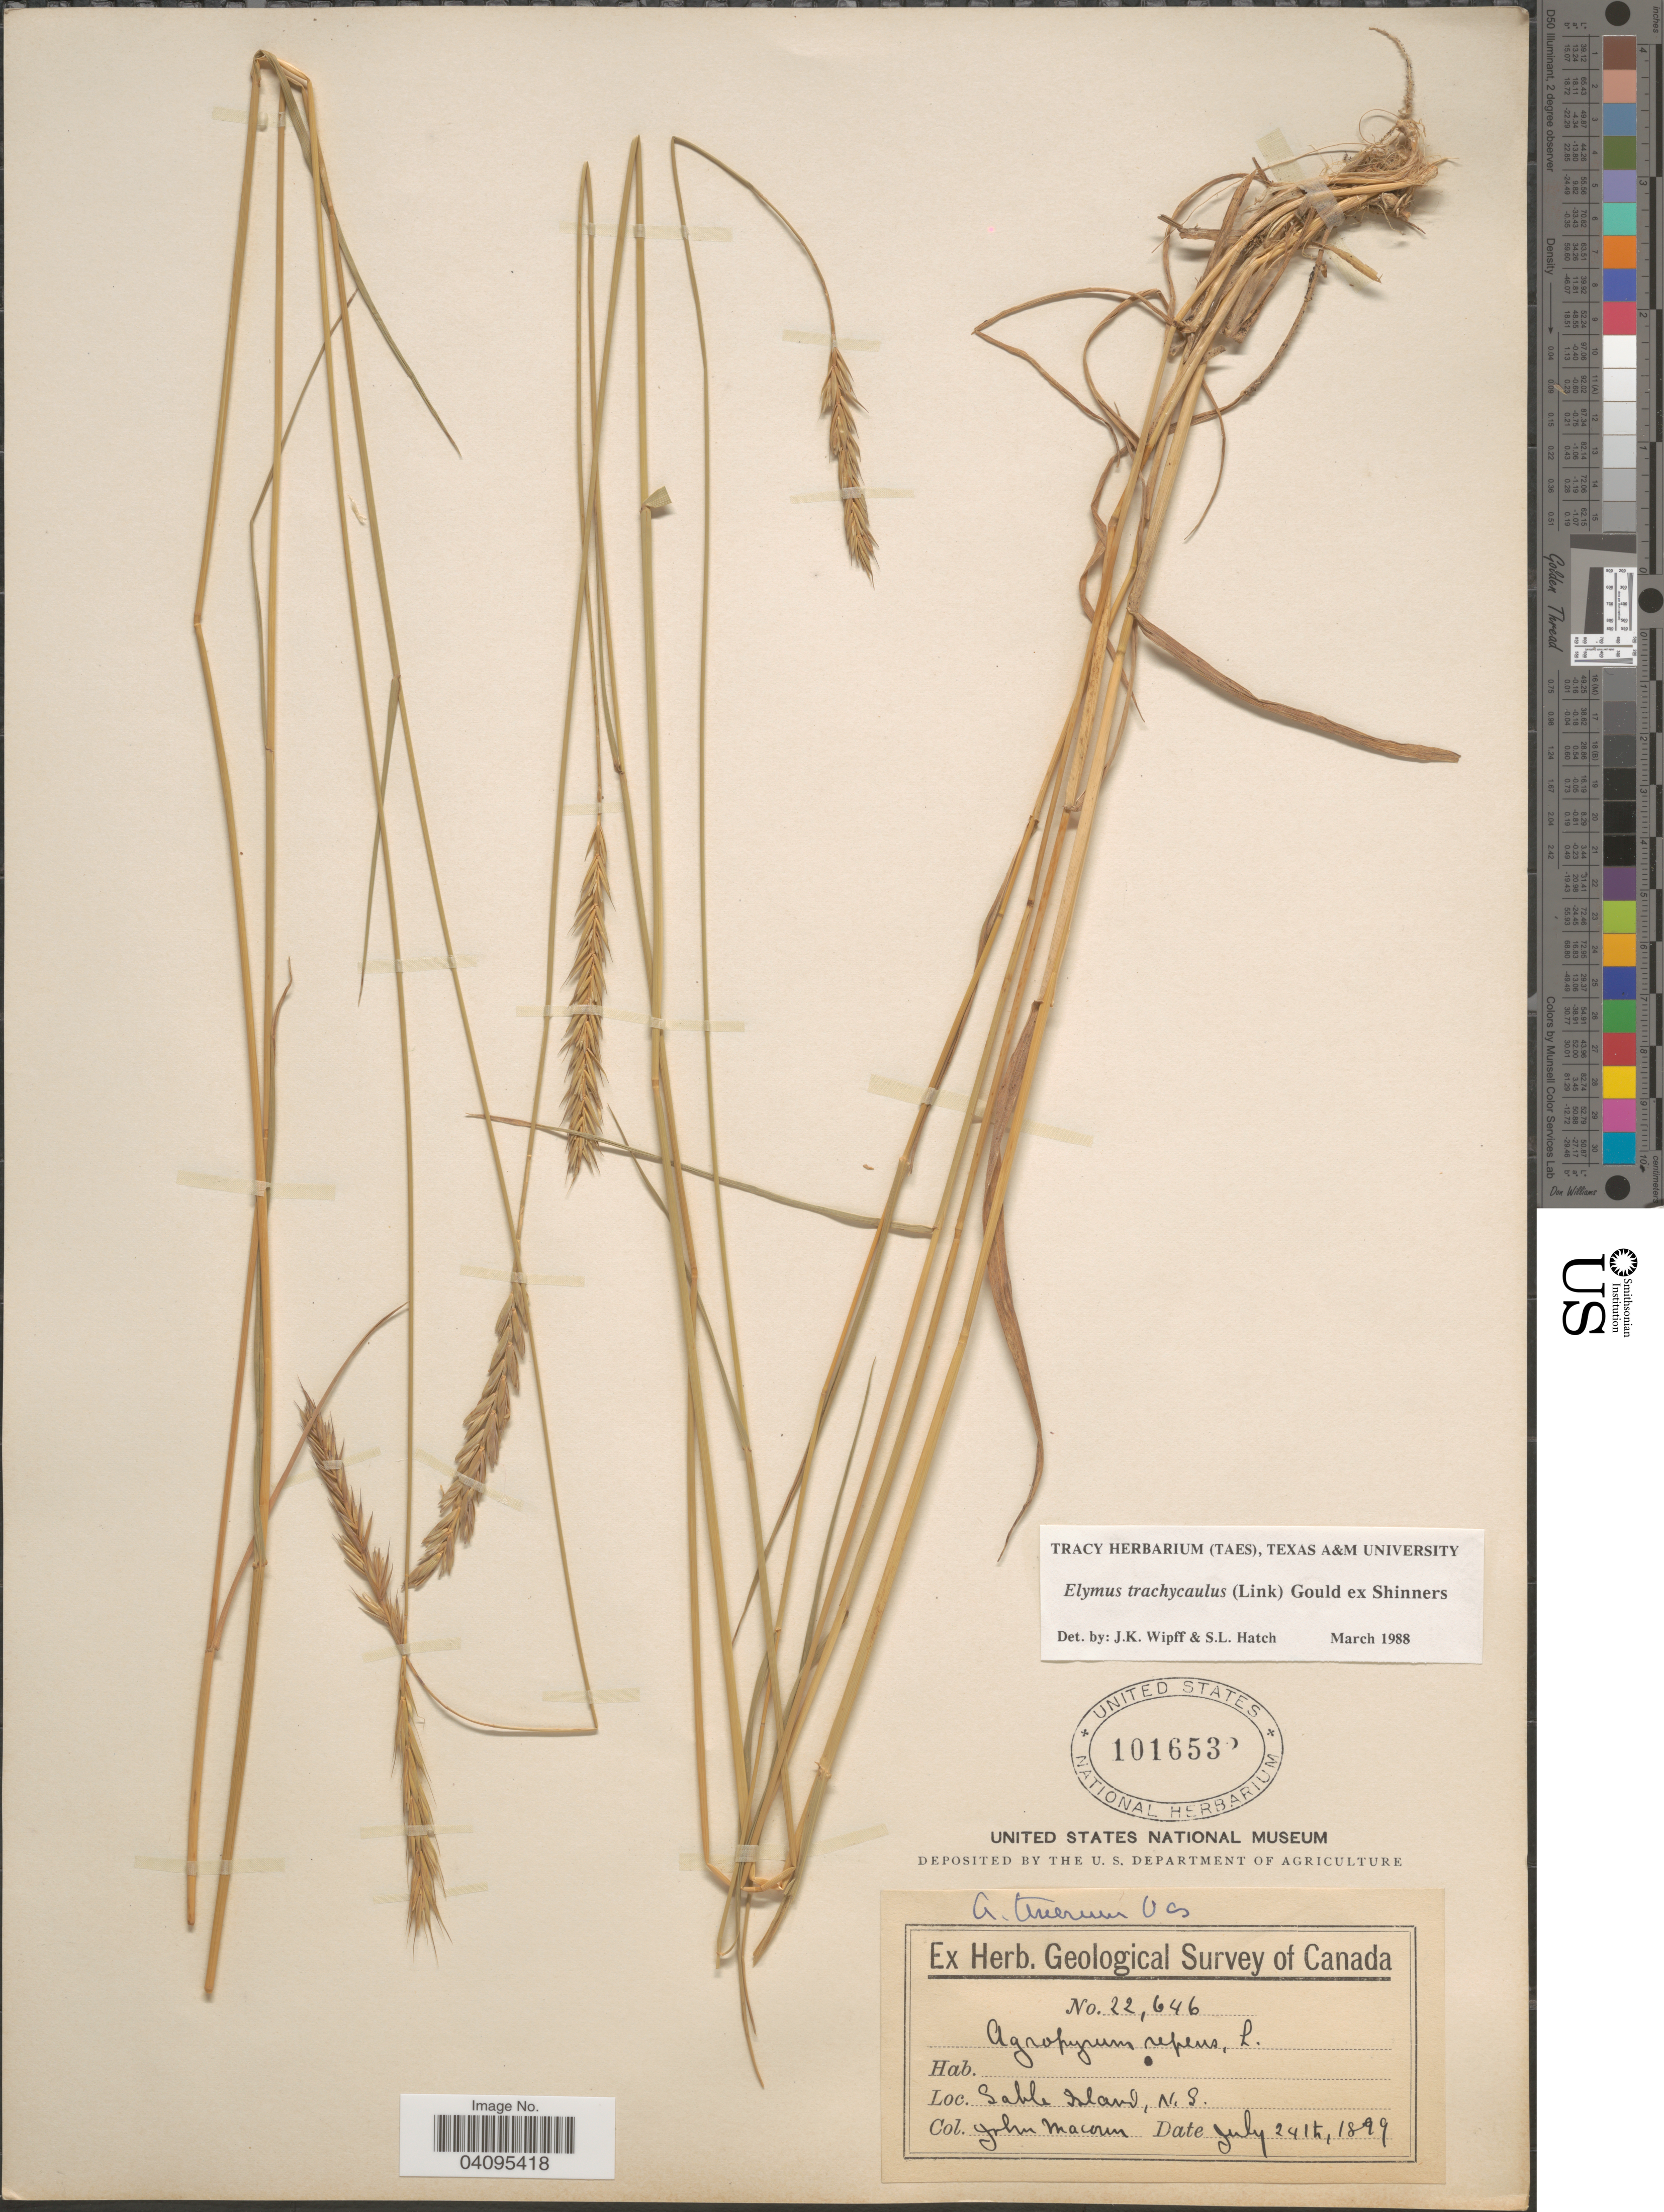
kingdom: Plantae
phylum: Tracheophyta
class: Liliopsida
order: Poales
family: Poaceae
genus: Elymus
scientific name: Elymus trachycaulus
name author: (Link) Gould ex Shinners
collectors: J. Macoun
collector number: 22646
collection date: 1899-07-24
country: Canada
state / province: Nova Scotia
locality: Geological Survey of Canada. Sable Island.